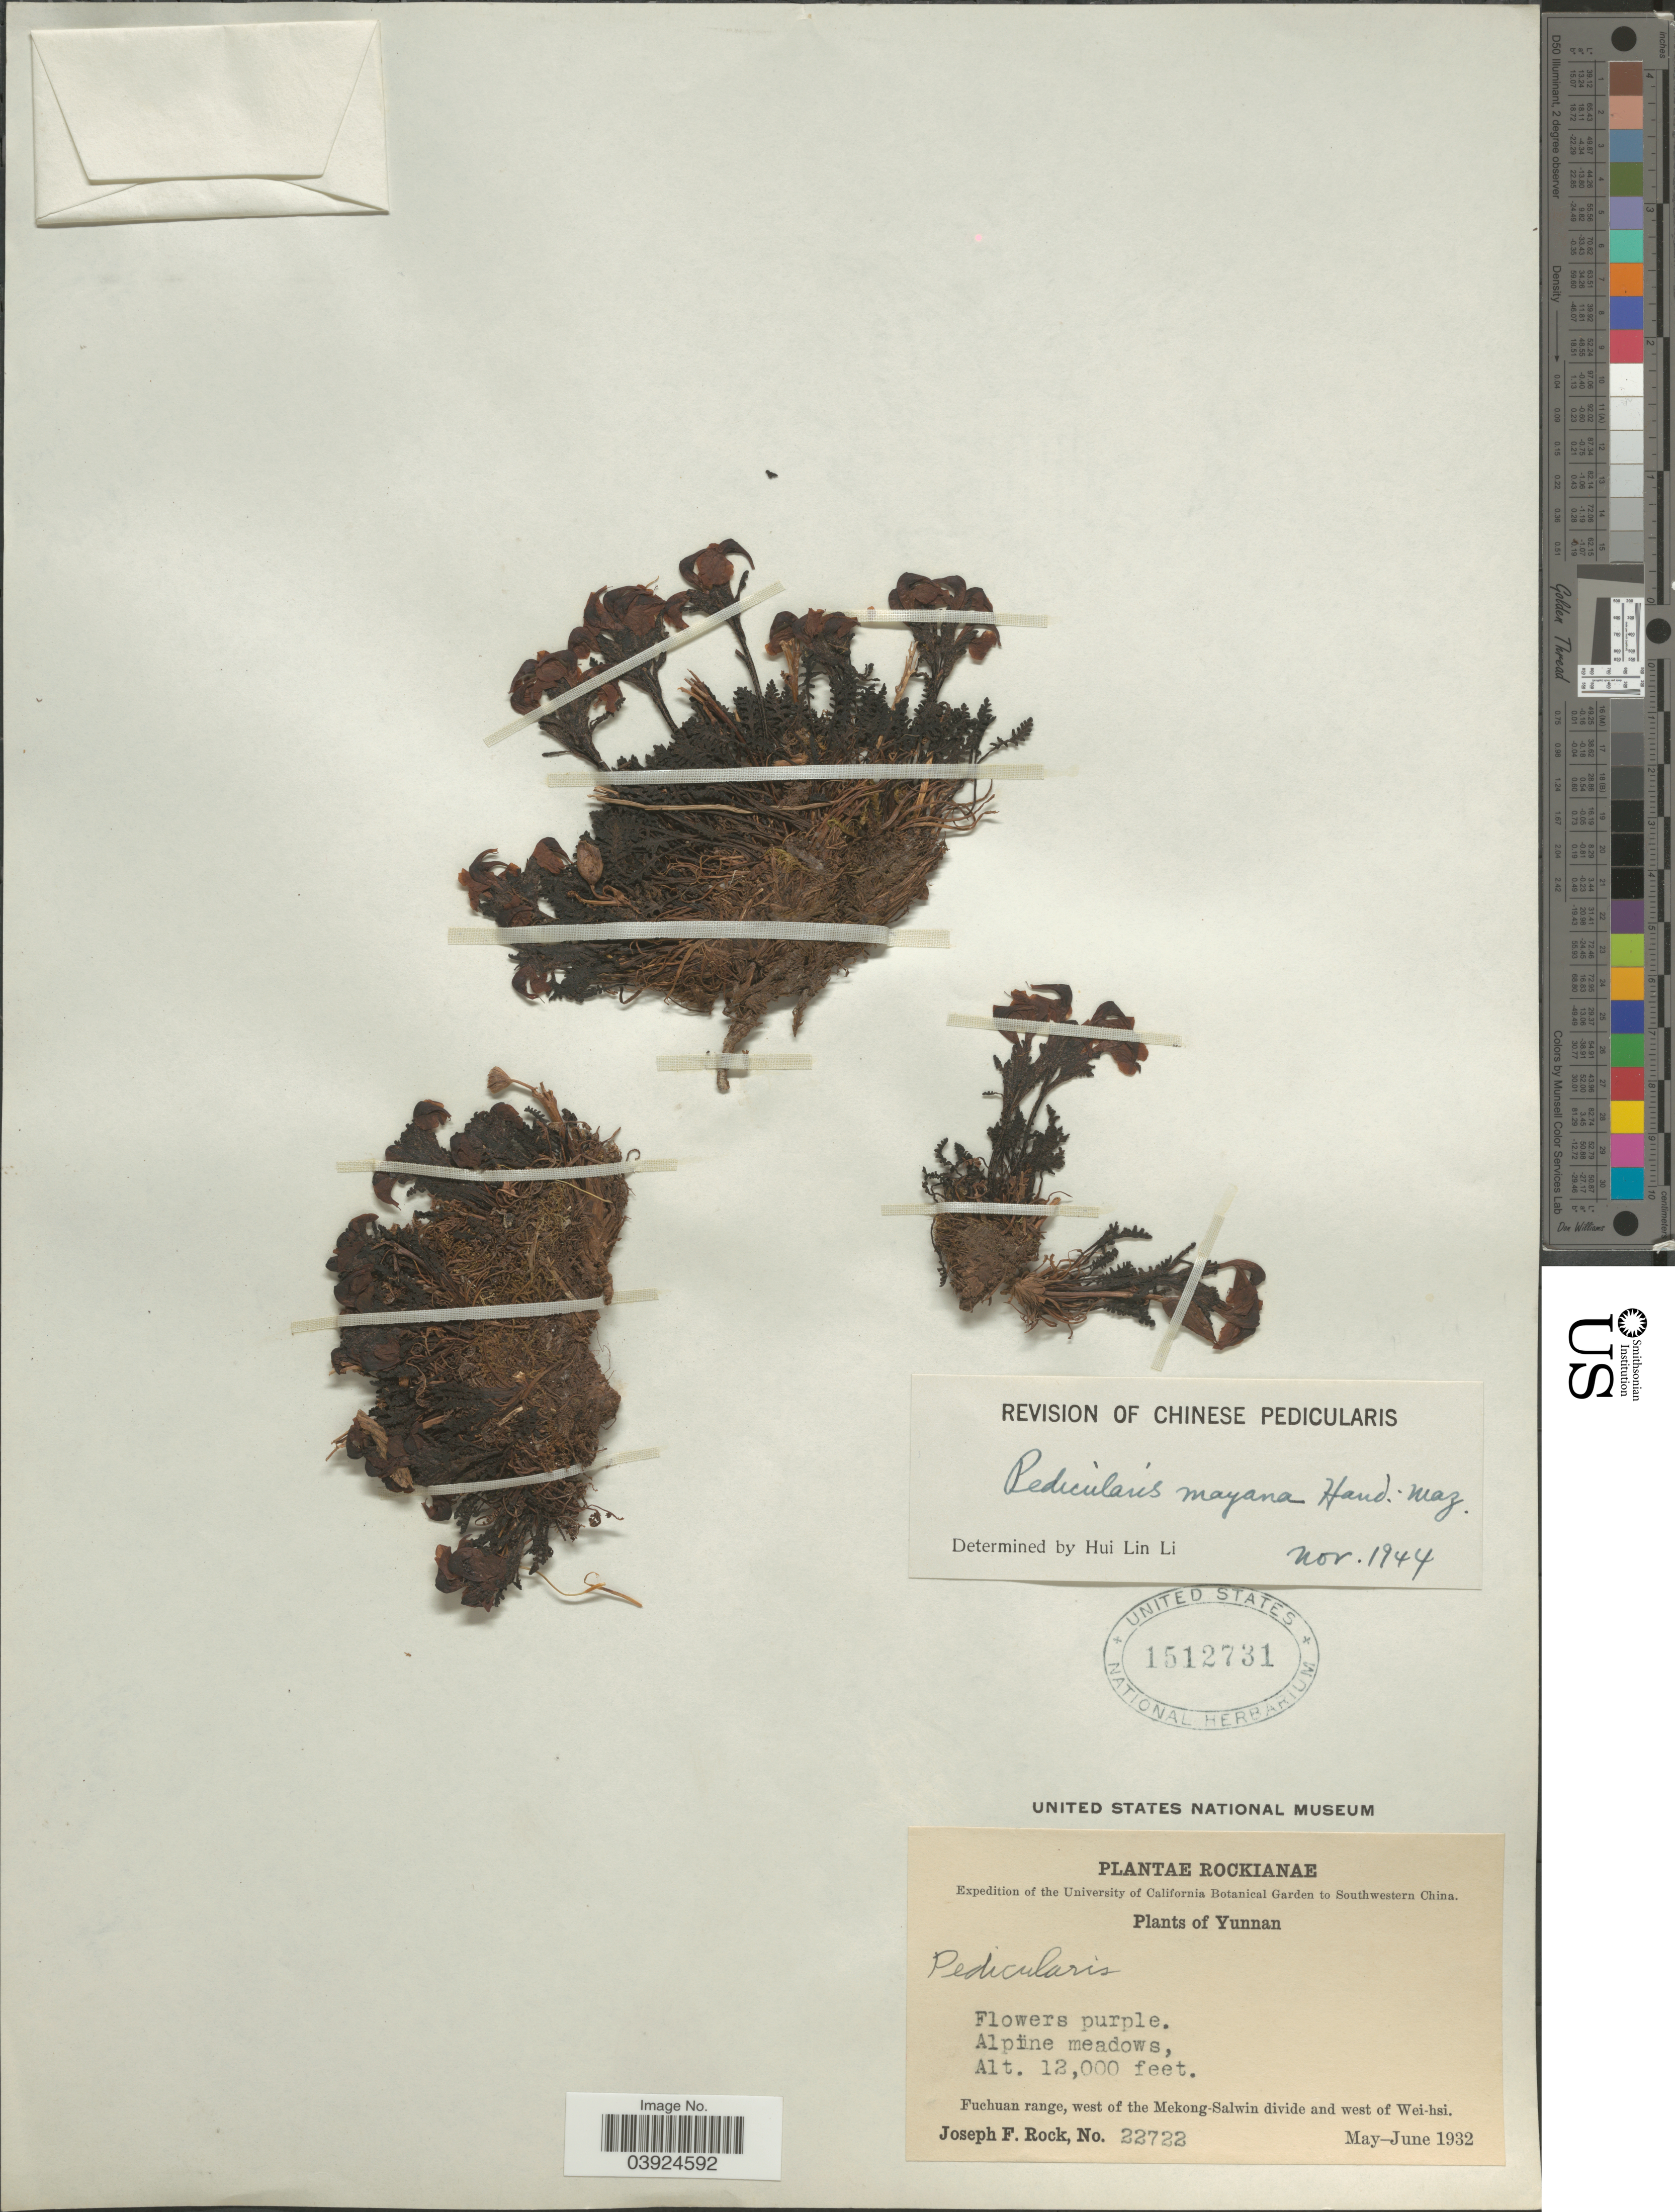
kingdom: Plantae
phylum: Tracheophyta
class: Magnoliopsida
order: Lamiales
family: Orobanchaceae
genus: Pedicularis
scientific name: Pedicularis mayana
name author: Hand.-Mazz.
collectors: J. F. Rock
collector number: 22722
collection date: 1932-05/1932-06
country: China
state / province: Yunnan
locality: Southwestern China. Fuchuan range, west of the Mekong-Salwin divide and west of Wei-hsi.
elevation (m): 3658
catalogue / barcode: US 1512731